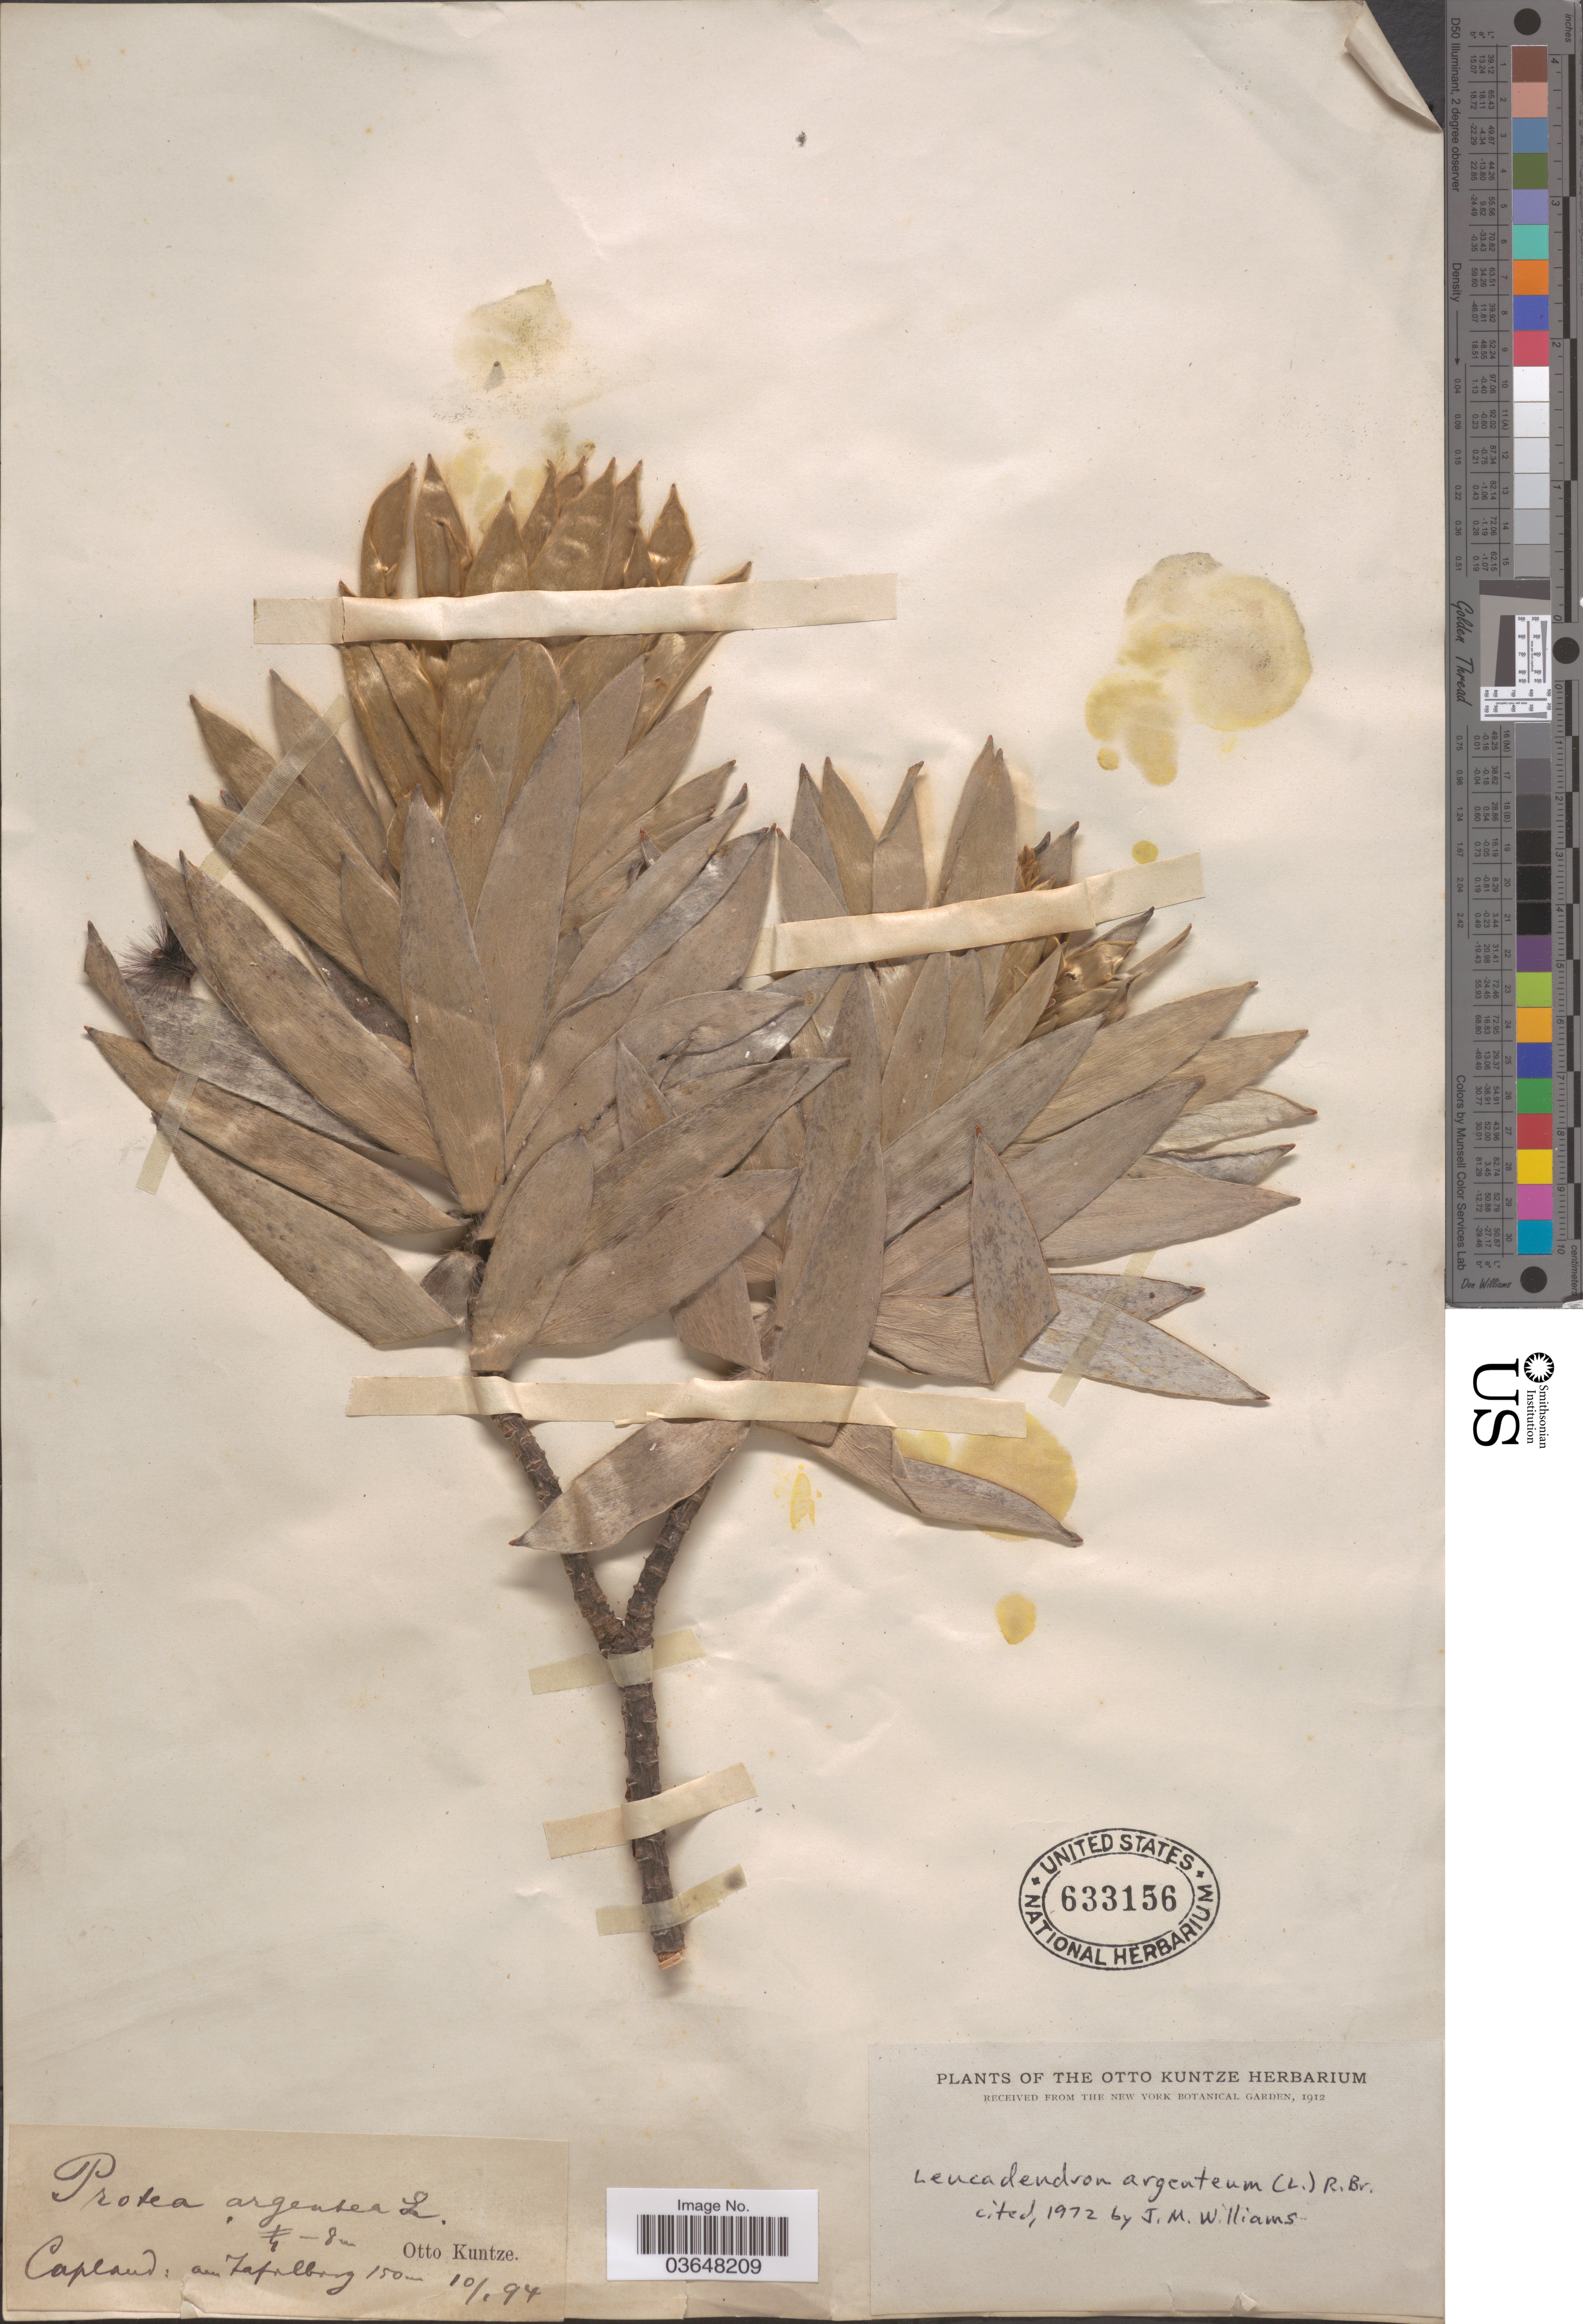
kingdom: Plantae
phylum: Tracheophyta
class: Magnoliopsida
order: Proteales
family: Proteaceae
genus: Leucadendron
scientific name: Leucadendron argenteum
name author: R. Br.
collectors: C.E.O. Kuntze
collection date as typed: Transcribed d/m/y: 10/1/94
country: South Africa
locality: Capland: am Tafelberg.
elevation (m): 150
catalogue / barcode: US 633156